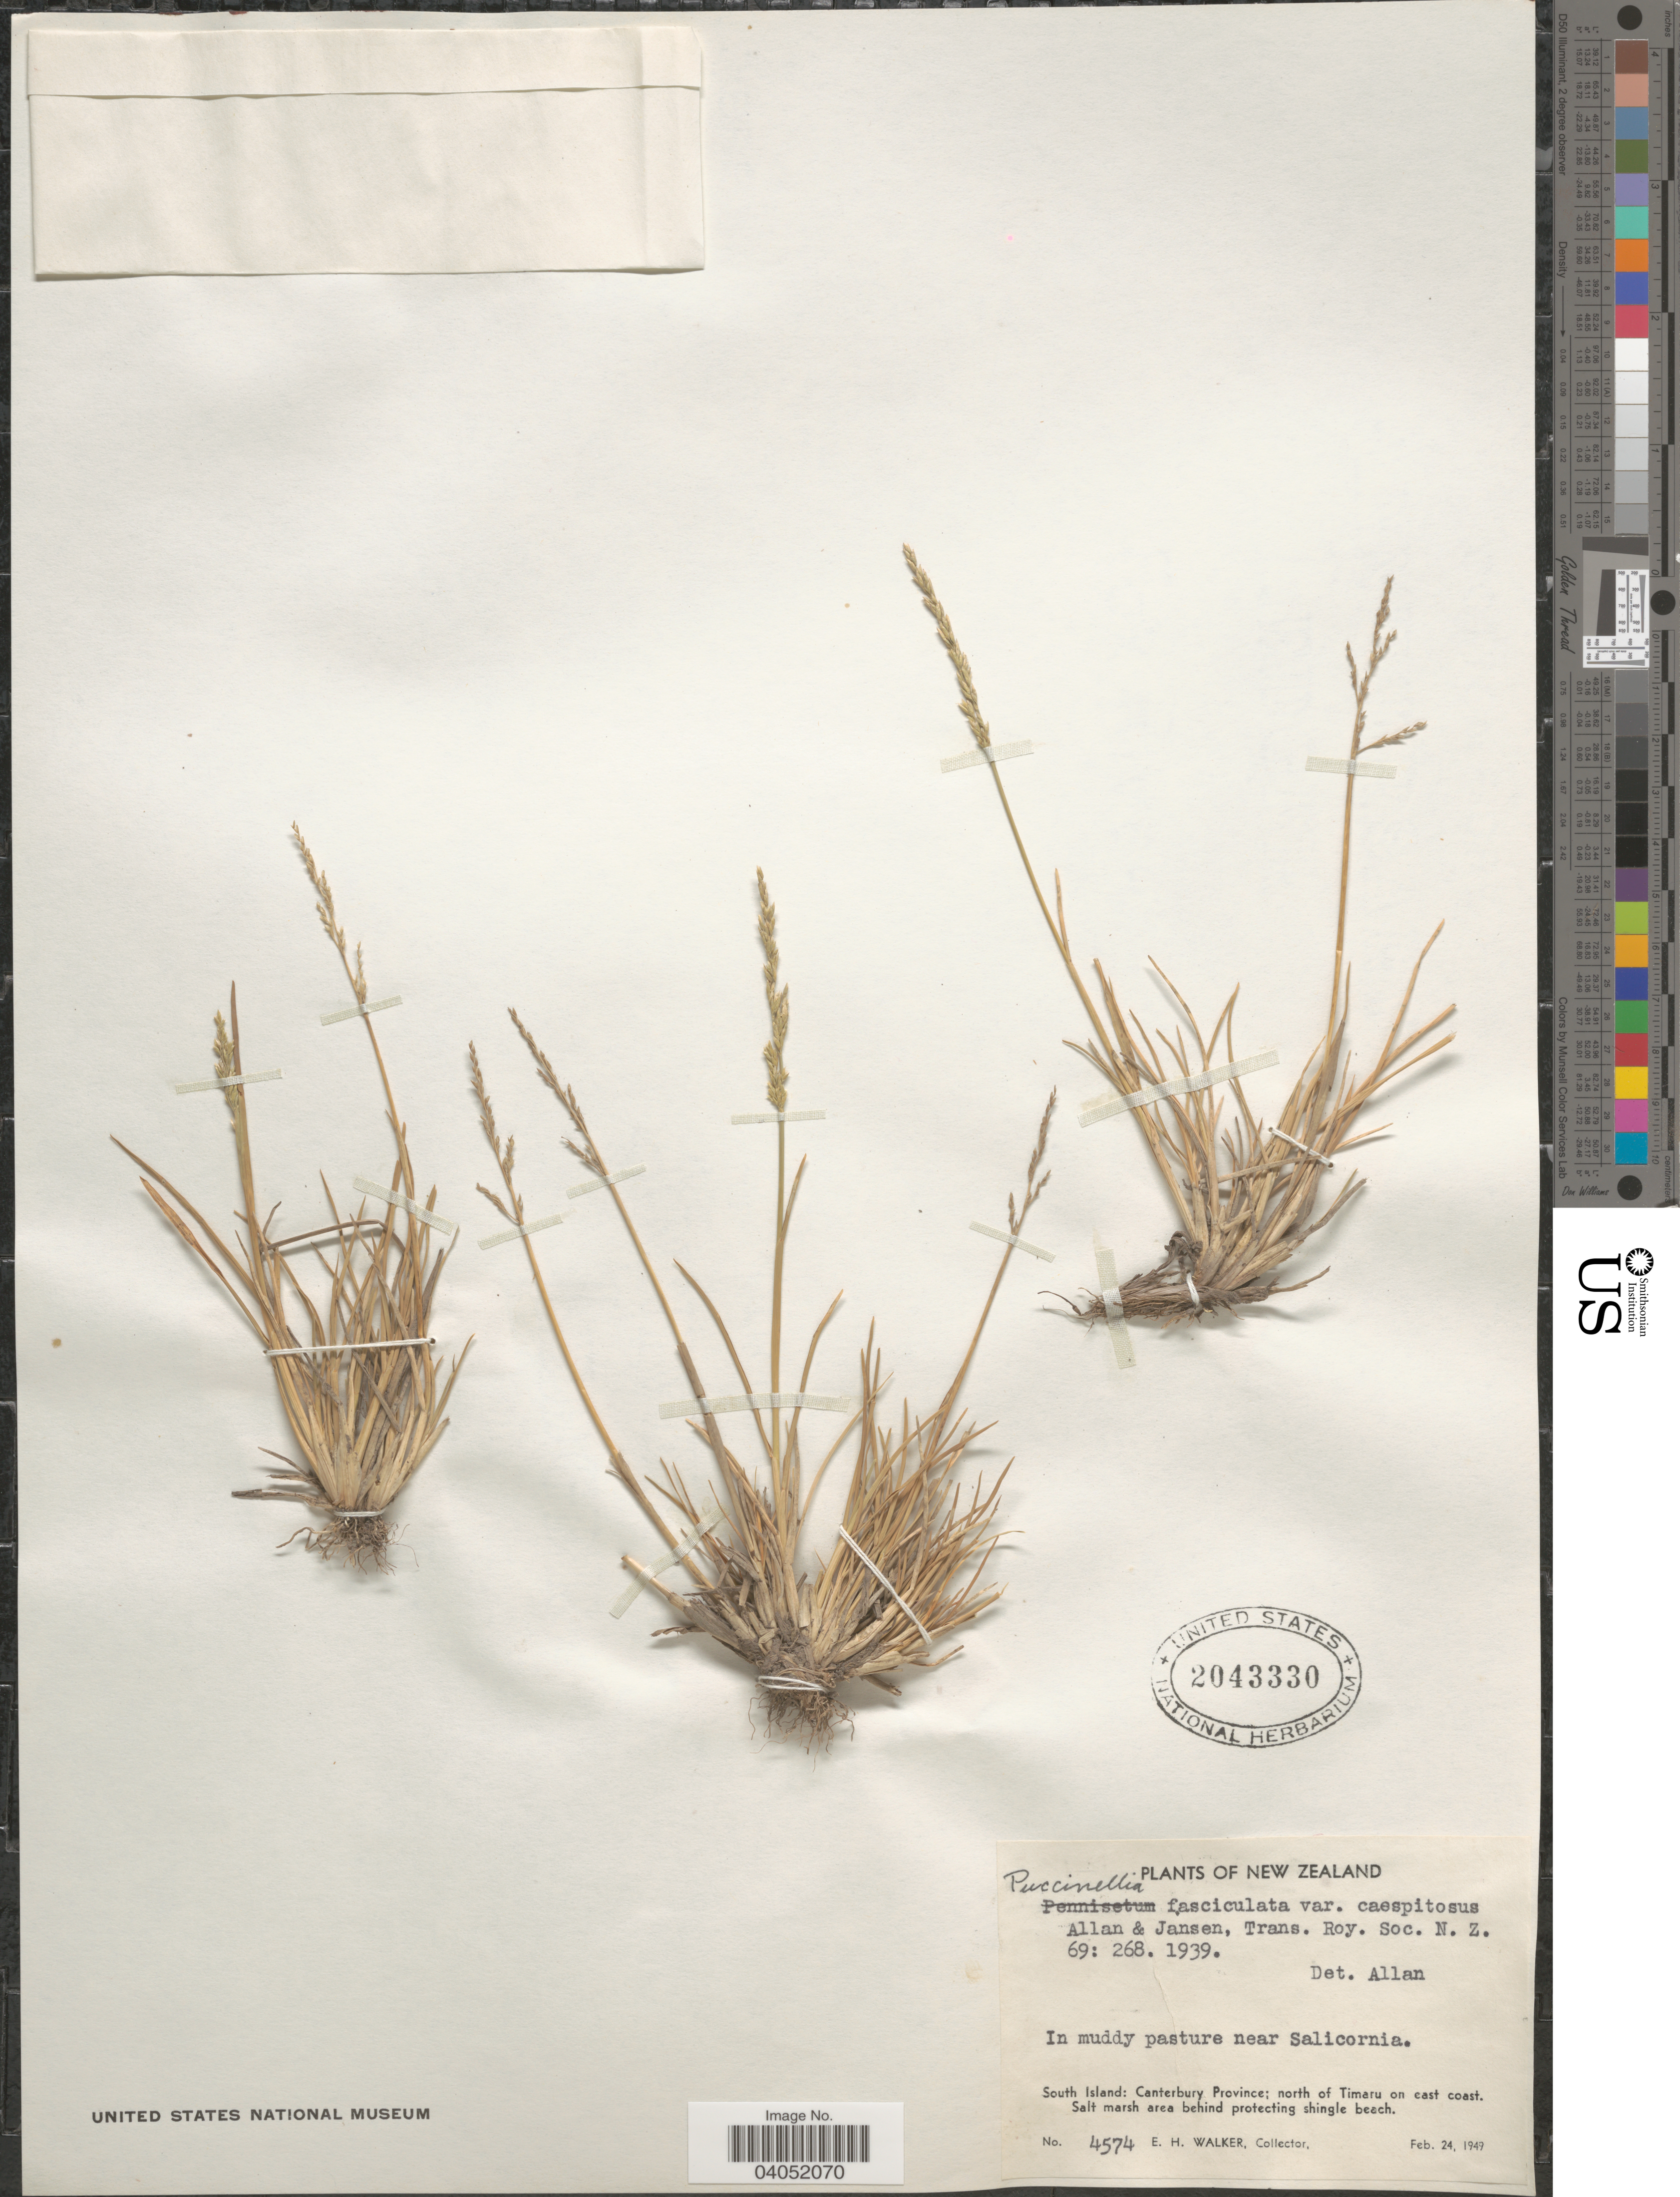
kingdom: Plantae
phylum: Tracheophyta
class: Liliopsida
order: Poales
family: Poaceae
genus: Puccinellia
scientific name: Puccinellia fasciculata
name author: (Torr.) E.P. Bicknell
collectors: E. H. Walker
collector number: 4574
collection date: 1949-02-24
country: New Zealand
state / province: Canterbury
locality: South Island: north of Timaru on east coast.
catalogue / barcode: US 2043330